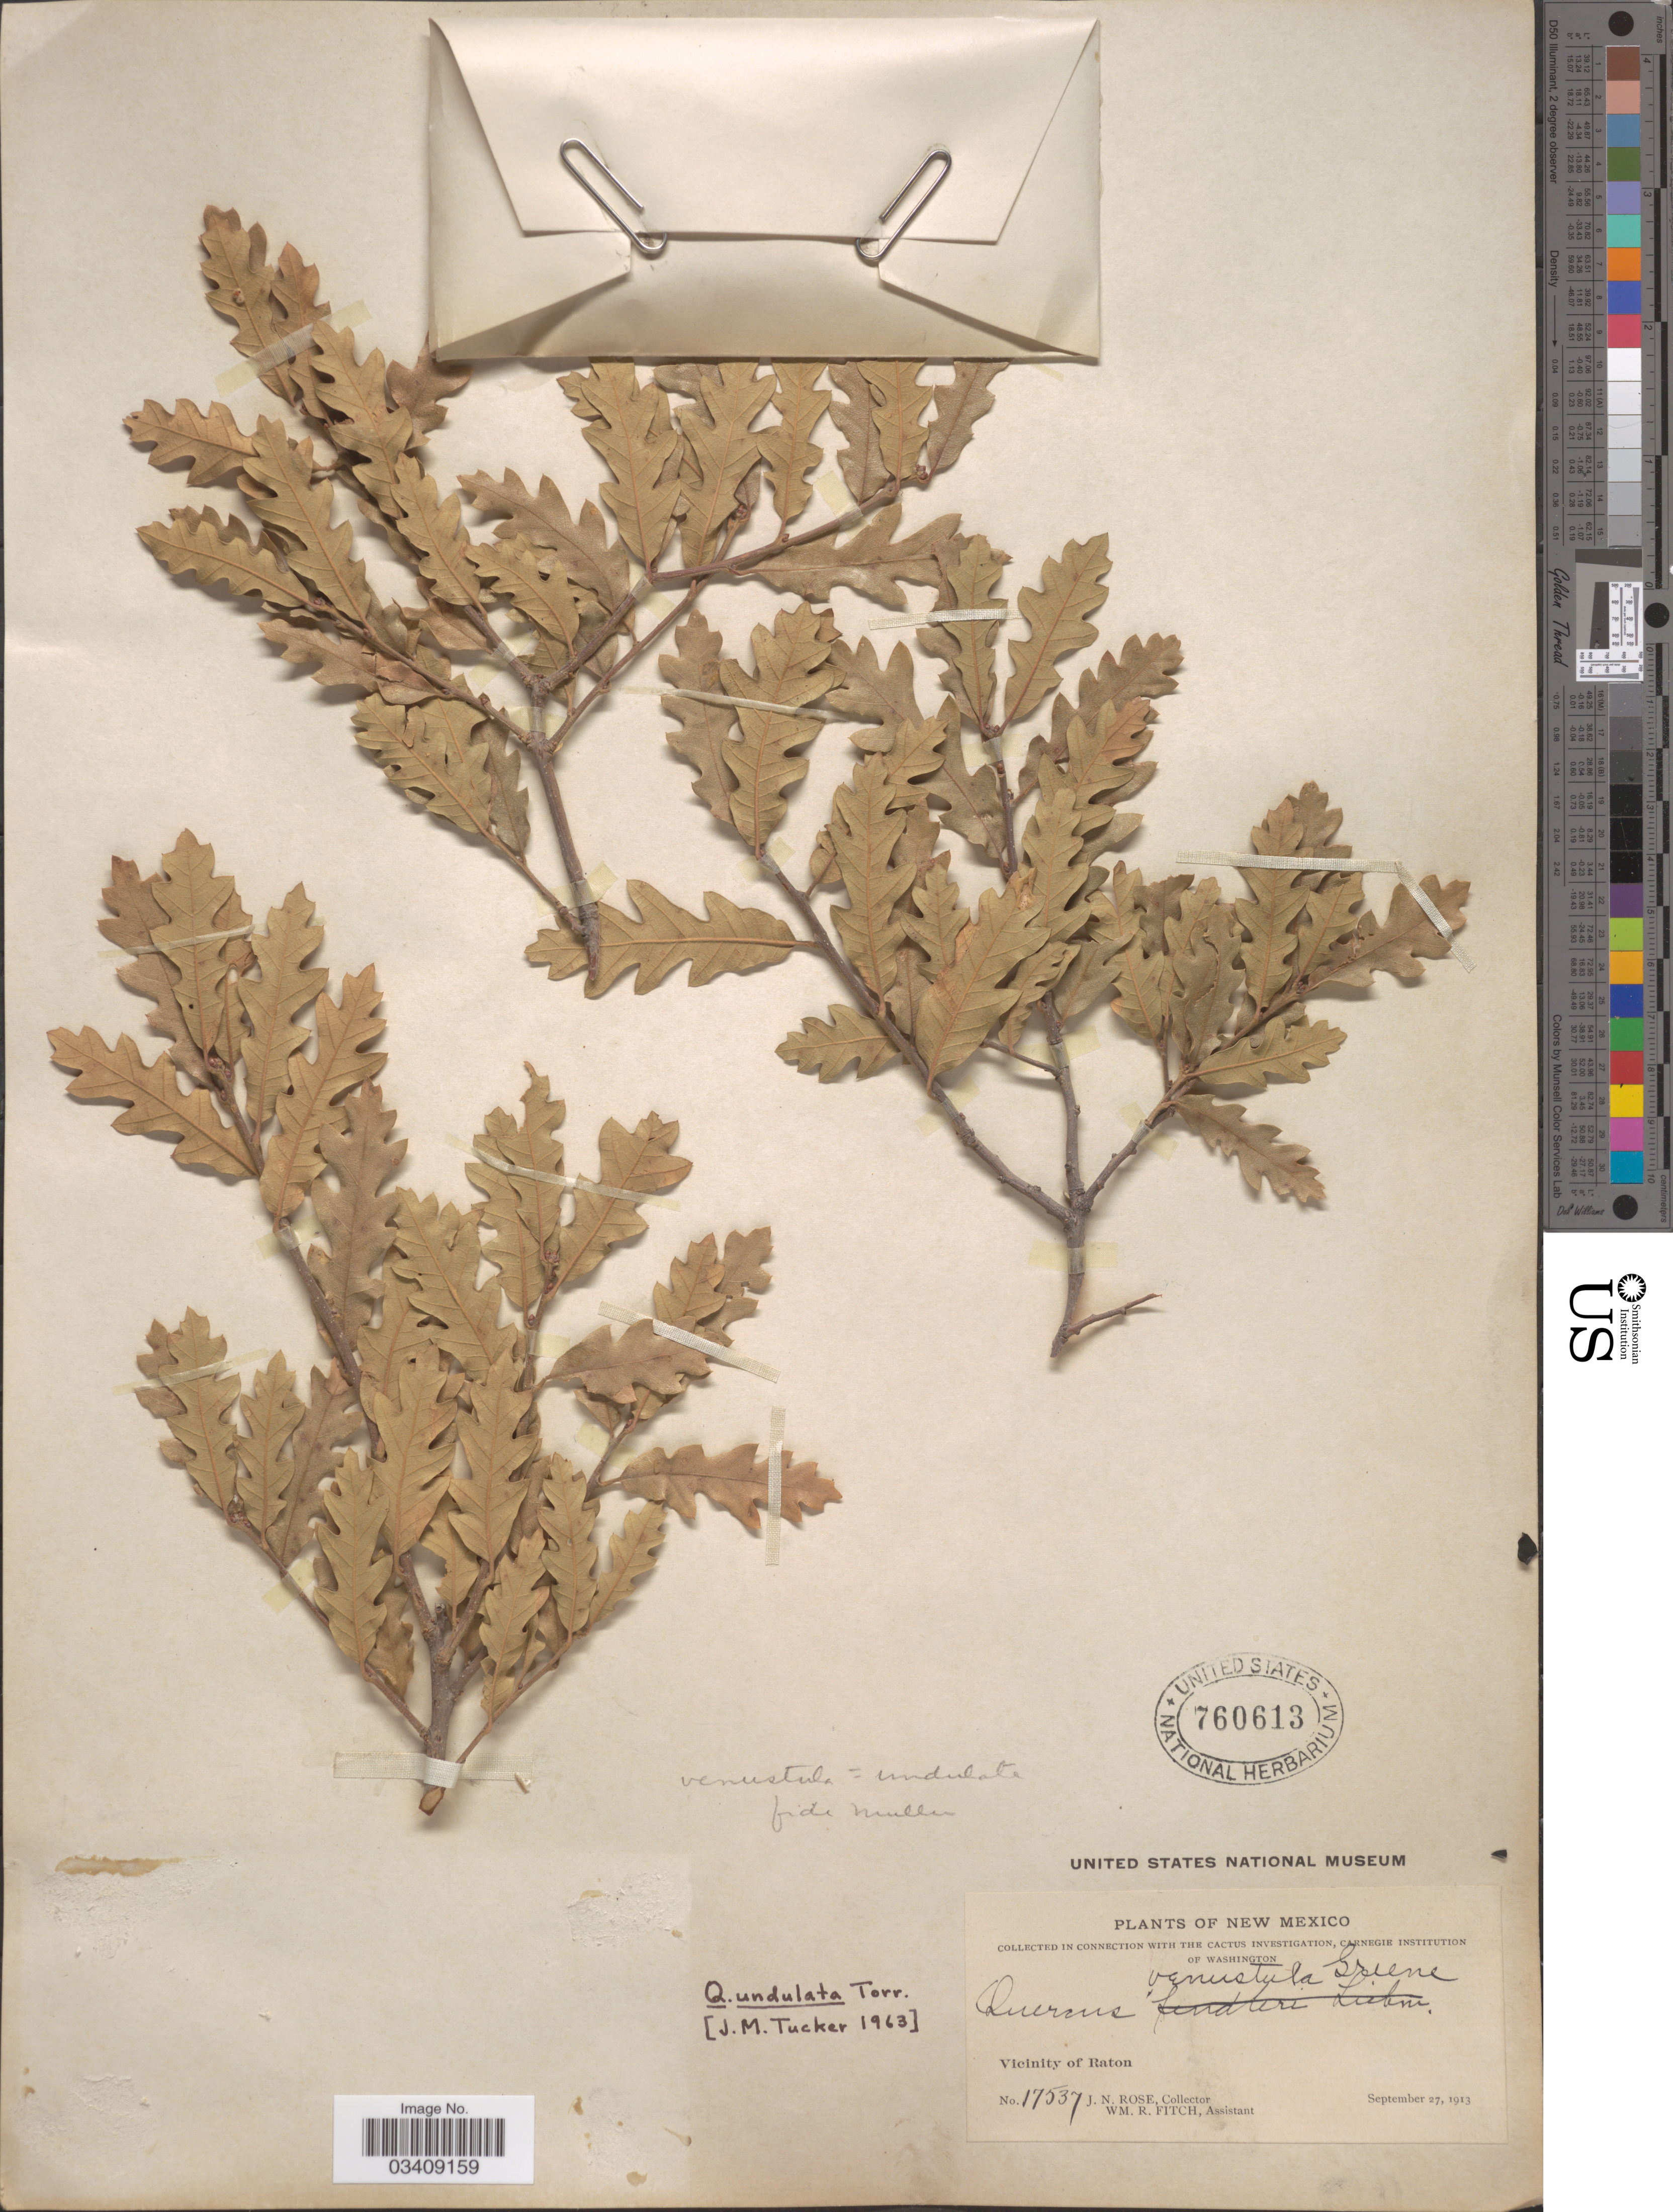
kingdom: Plantae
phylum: Tracheophyta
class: Magnoliopsida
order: Fagales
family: Fagaceae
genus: Quercus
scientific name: Quercus undulata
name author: Torr.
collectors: J. N. Rose & W. R. Fitch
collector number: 17537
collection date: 1913-09-27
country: United States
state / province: New Mexico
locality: Vicinity of Raton.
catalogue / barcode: US 760613